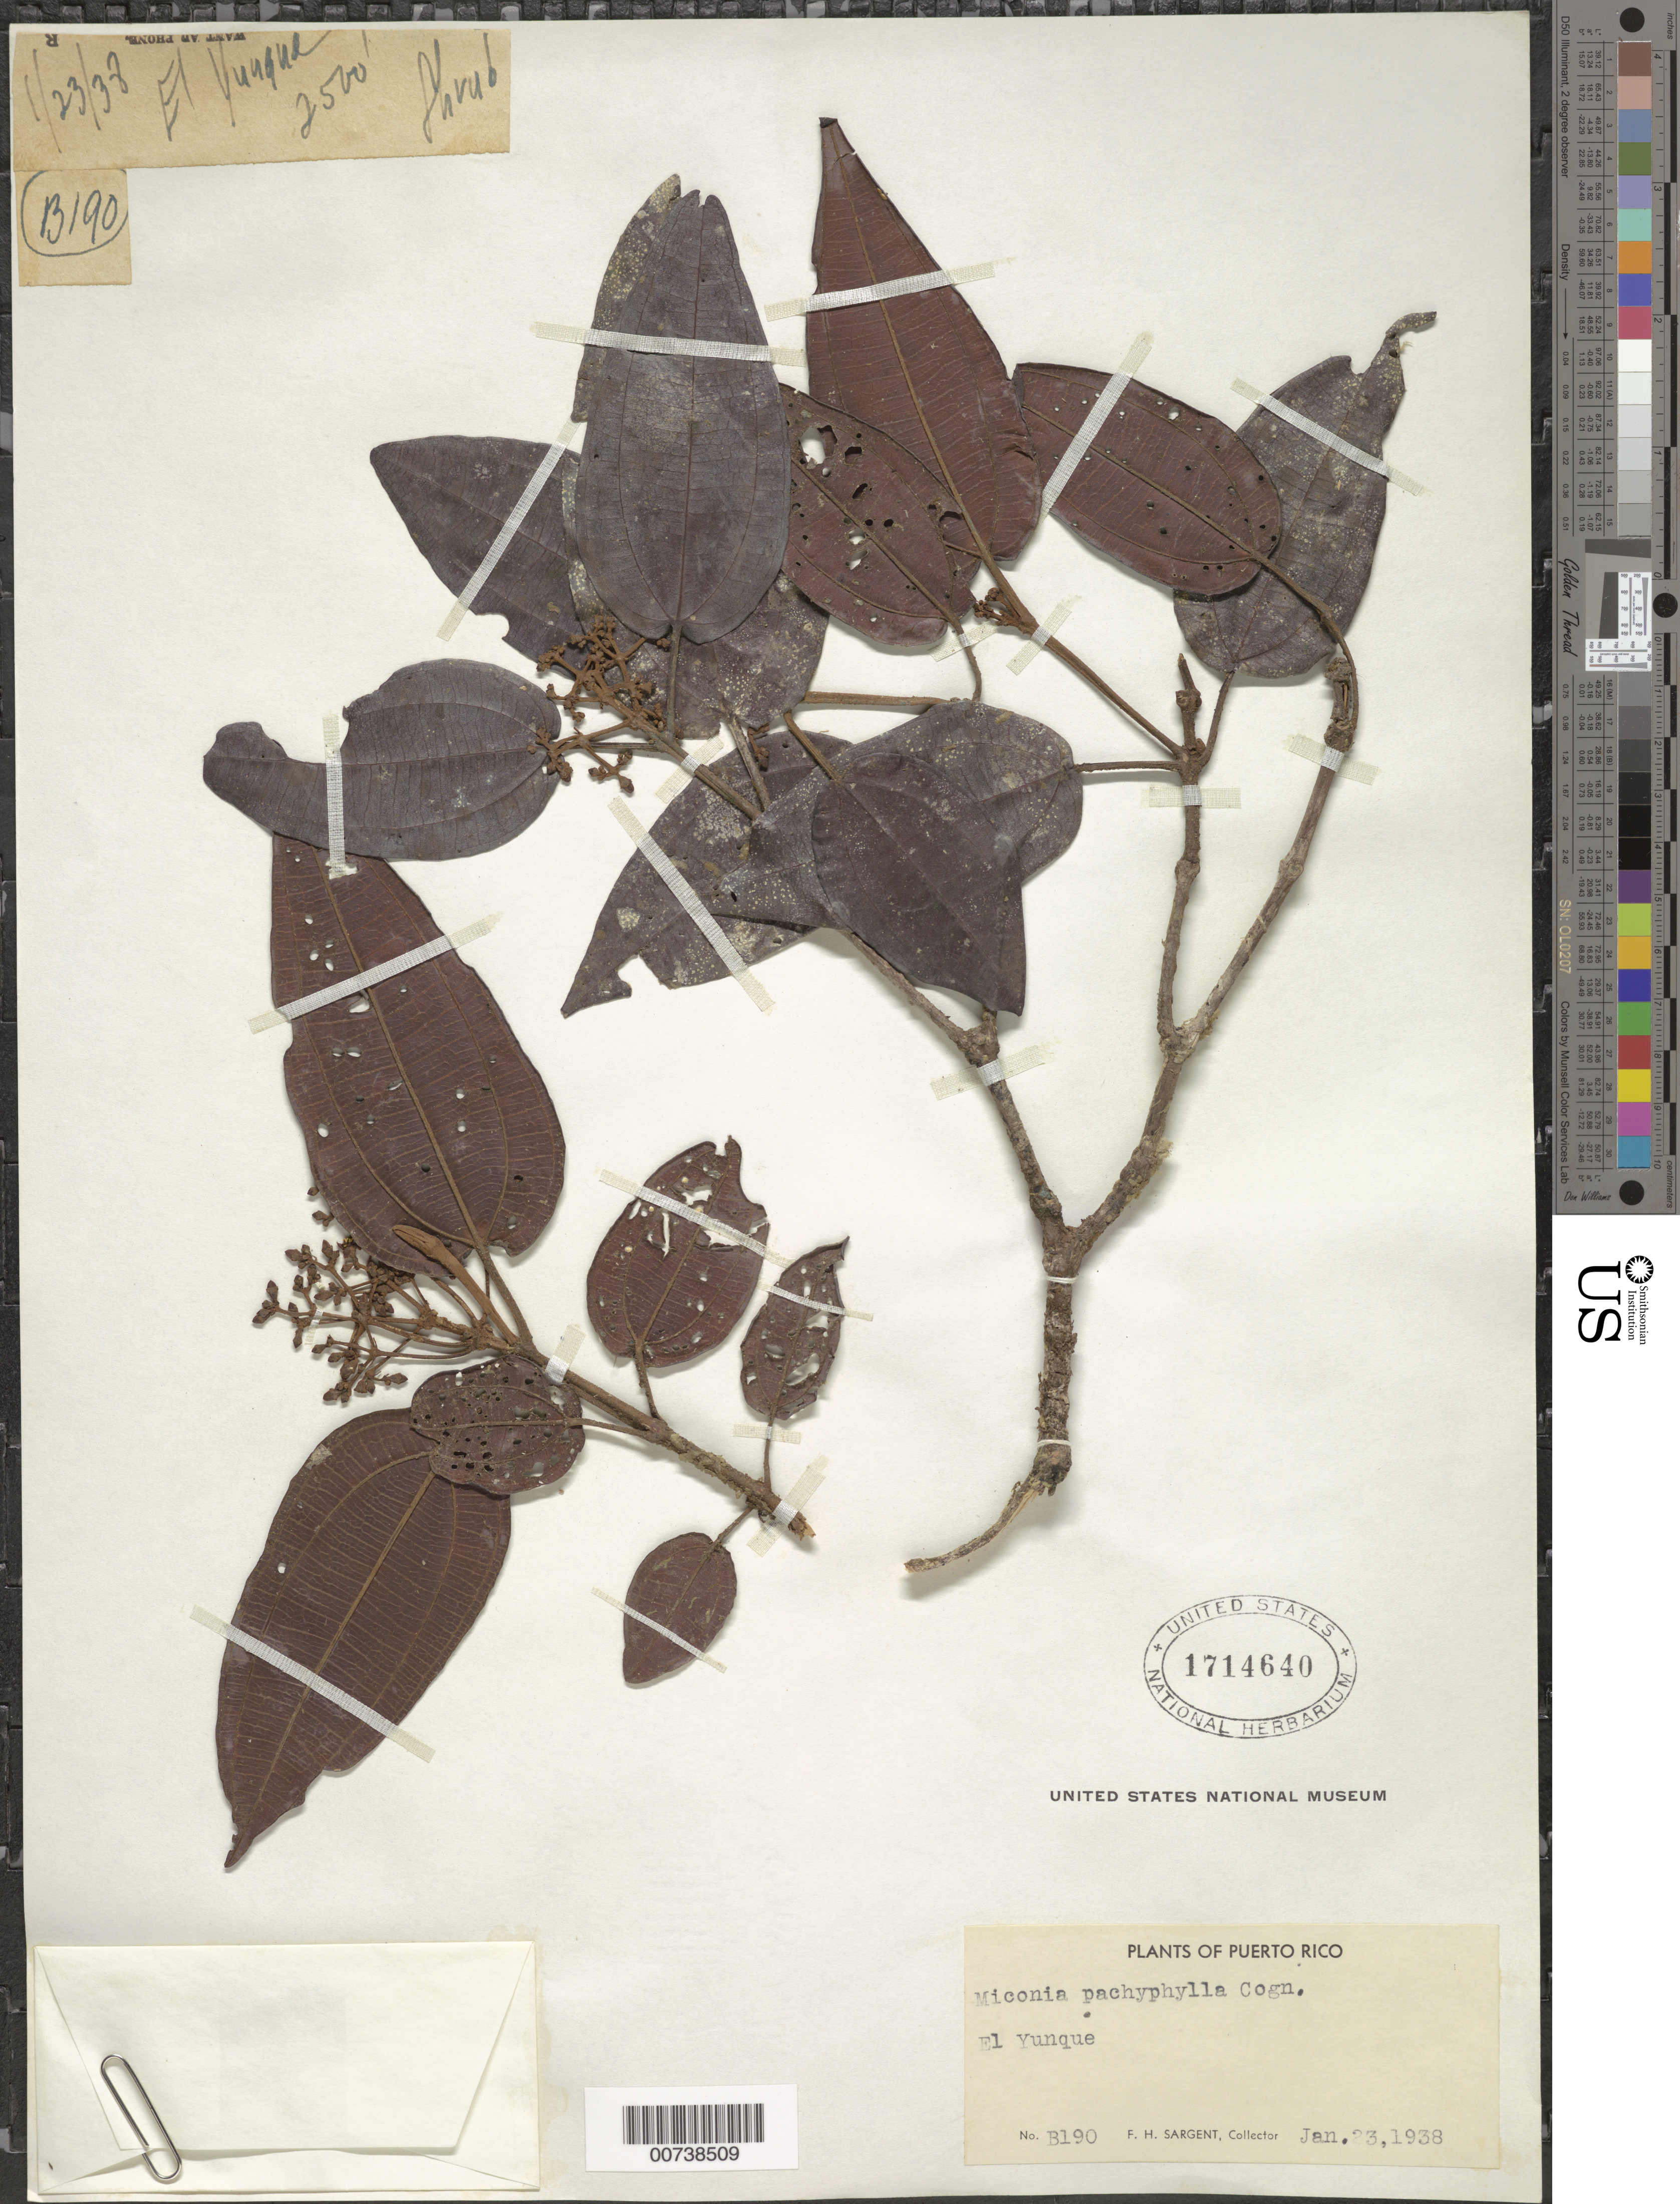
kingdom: Plantae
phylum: Tracheophyta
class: Magnoliopsida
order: Myrtales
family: Melastomataceae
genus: Miconia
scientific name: Miconia pachyphylla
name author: Cogn.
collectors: F. H. Sargent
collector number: B190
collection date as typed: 23 Jan 1938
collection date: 1938-01-23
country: Puerto Rico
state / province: Río Grande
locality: El Yunque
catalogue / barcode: US 1714640